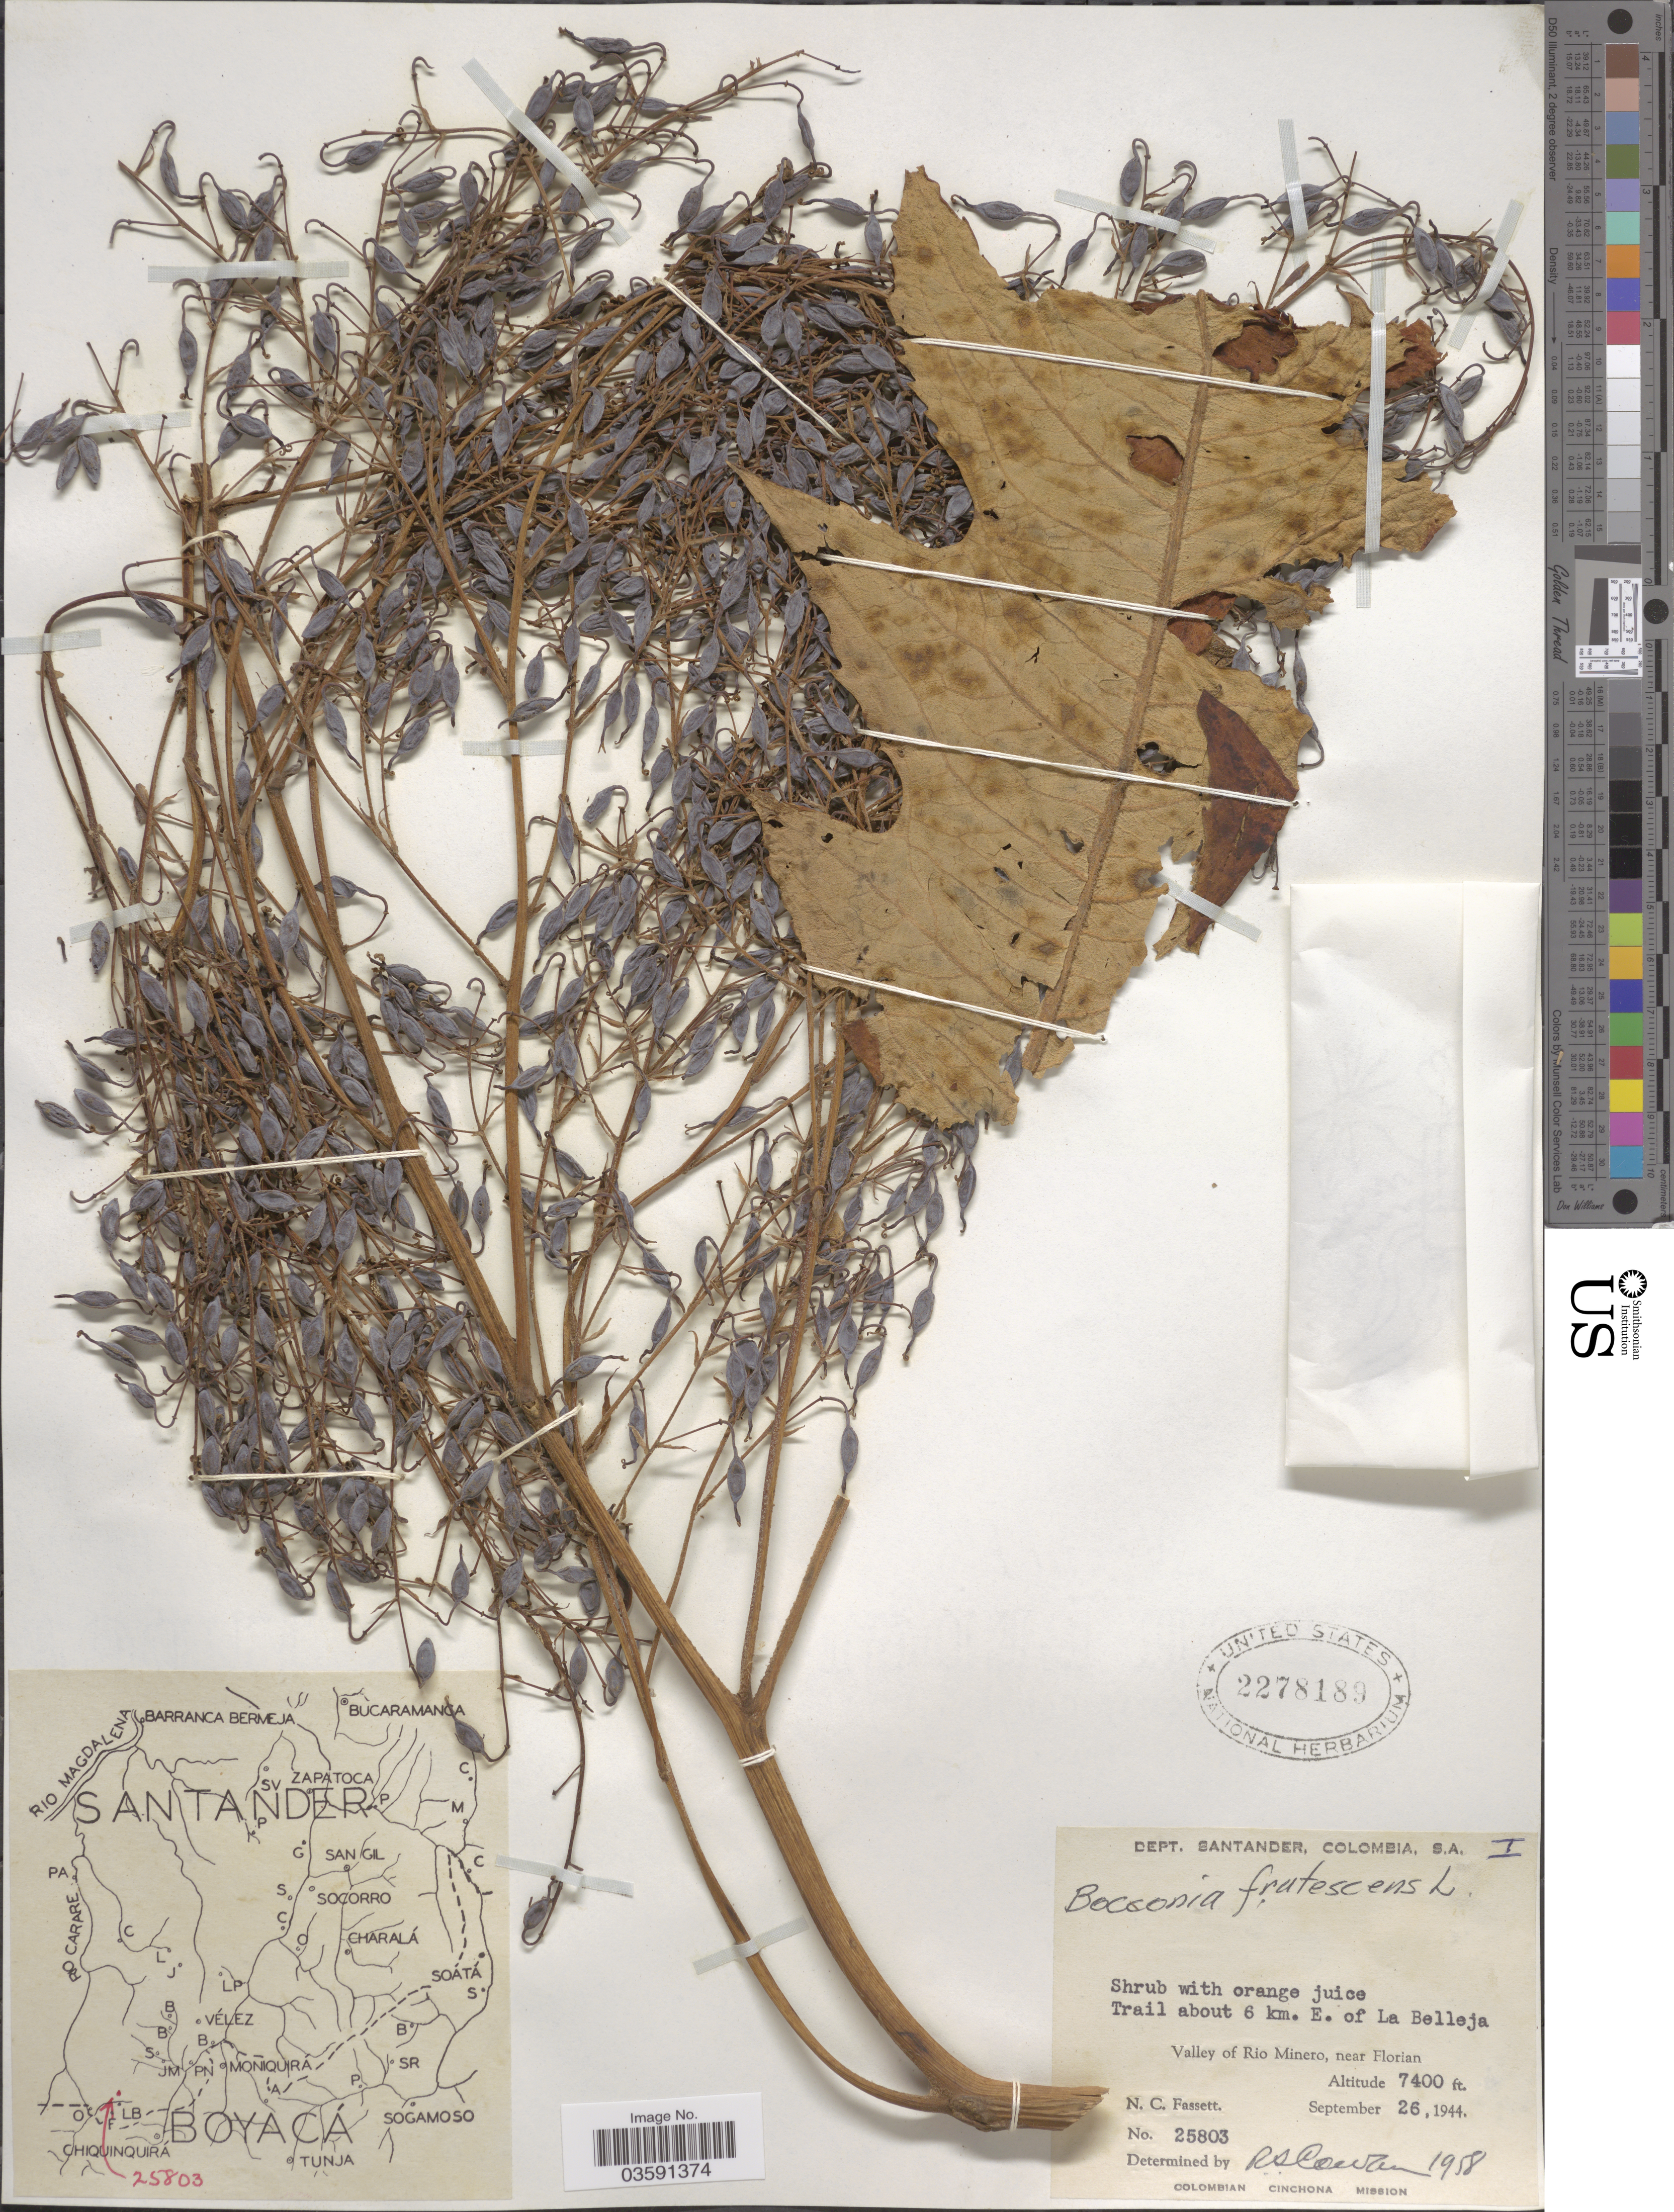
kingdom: Plantae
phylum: Tracheophyta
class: Magnoliopsida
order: Ranunculales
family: Papaveraceae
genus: Bocconia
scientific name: Bocconia integrifolia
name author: Bonpl.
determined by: Strong, Mark T., (BOT), Smithsonian Institution - National Museum of Natural History (UNITED STATES)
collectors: N. C. Fassett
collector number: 25803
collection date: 1944-09-26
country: Colombia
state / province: Santander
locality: Dept. Santander. Trail about 6 km. E. of La Belleja. Valley of Rio Minero, near Florian.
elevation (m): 2256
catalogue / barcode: US 2278189